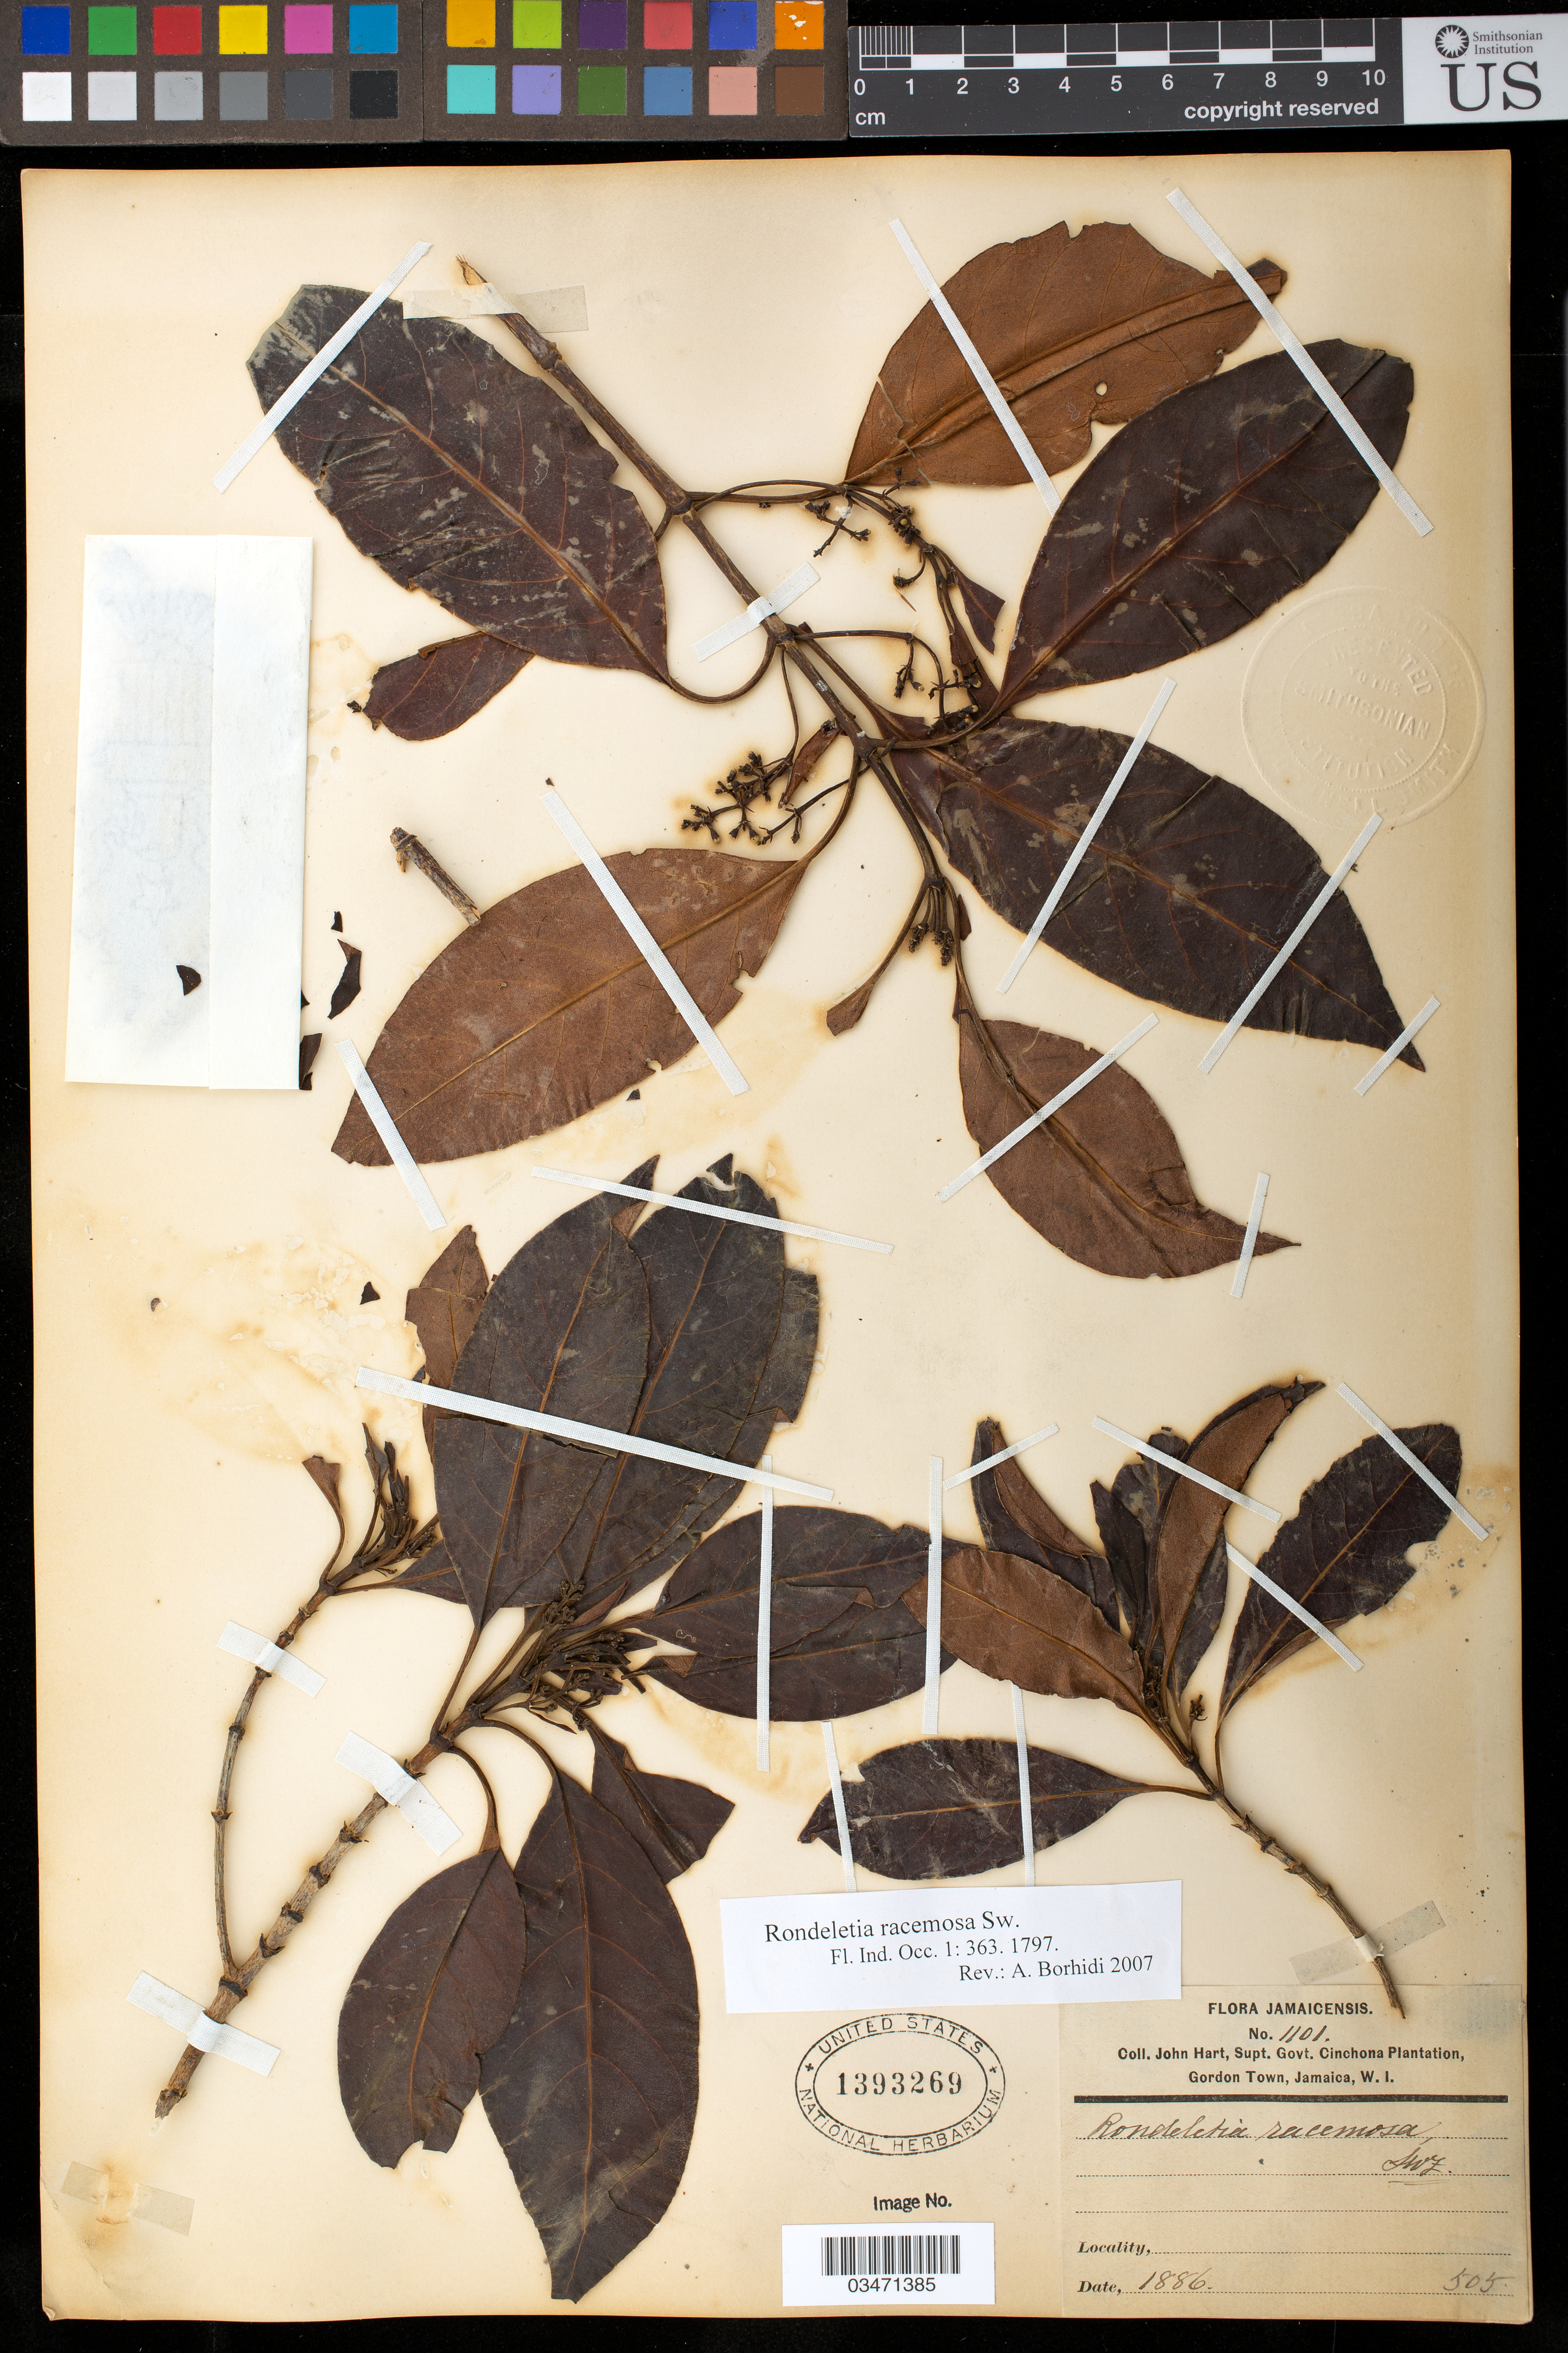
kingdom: Plantae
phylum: Tracheophyta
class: Magnoliopsida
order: Gentianales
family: Rubiaceae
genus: Rondeletia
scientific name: Rondeletia racemosa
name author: Sw.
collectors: J. Hart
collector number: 1101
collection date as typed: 1886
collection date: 1886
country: Jamaica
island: Jamaica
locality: Cinchona Plantation, Gordon Town.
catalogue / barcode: US 1393269